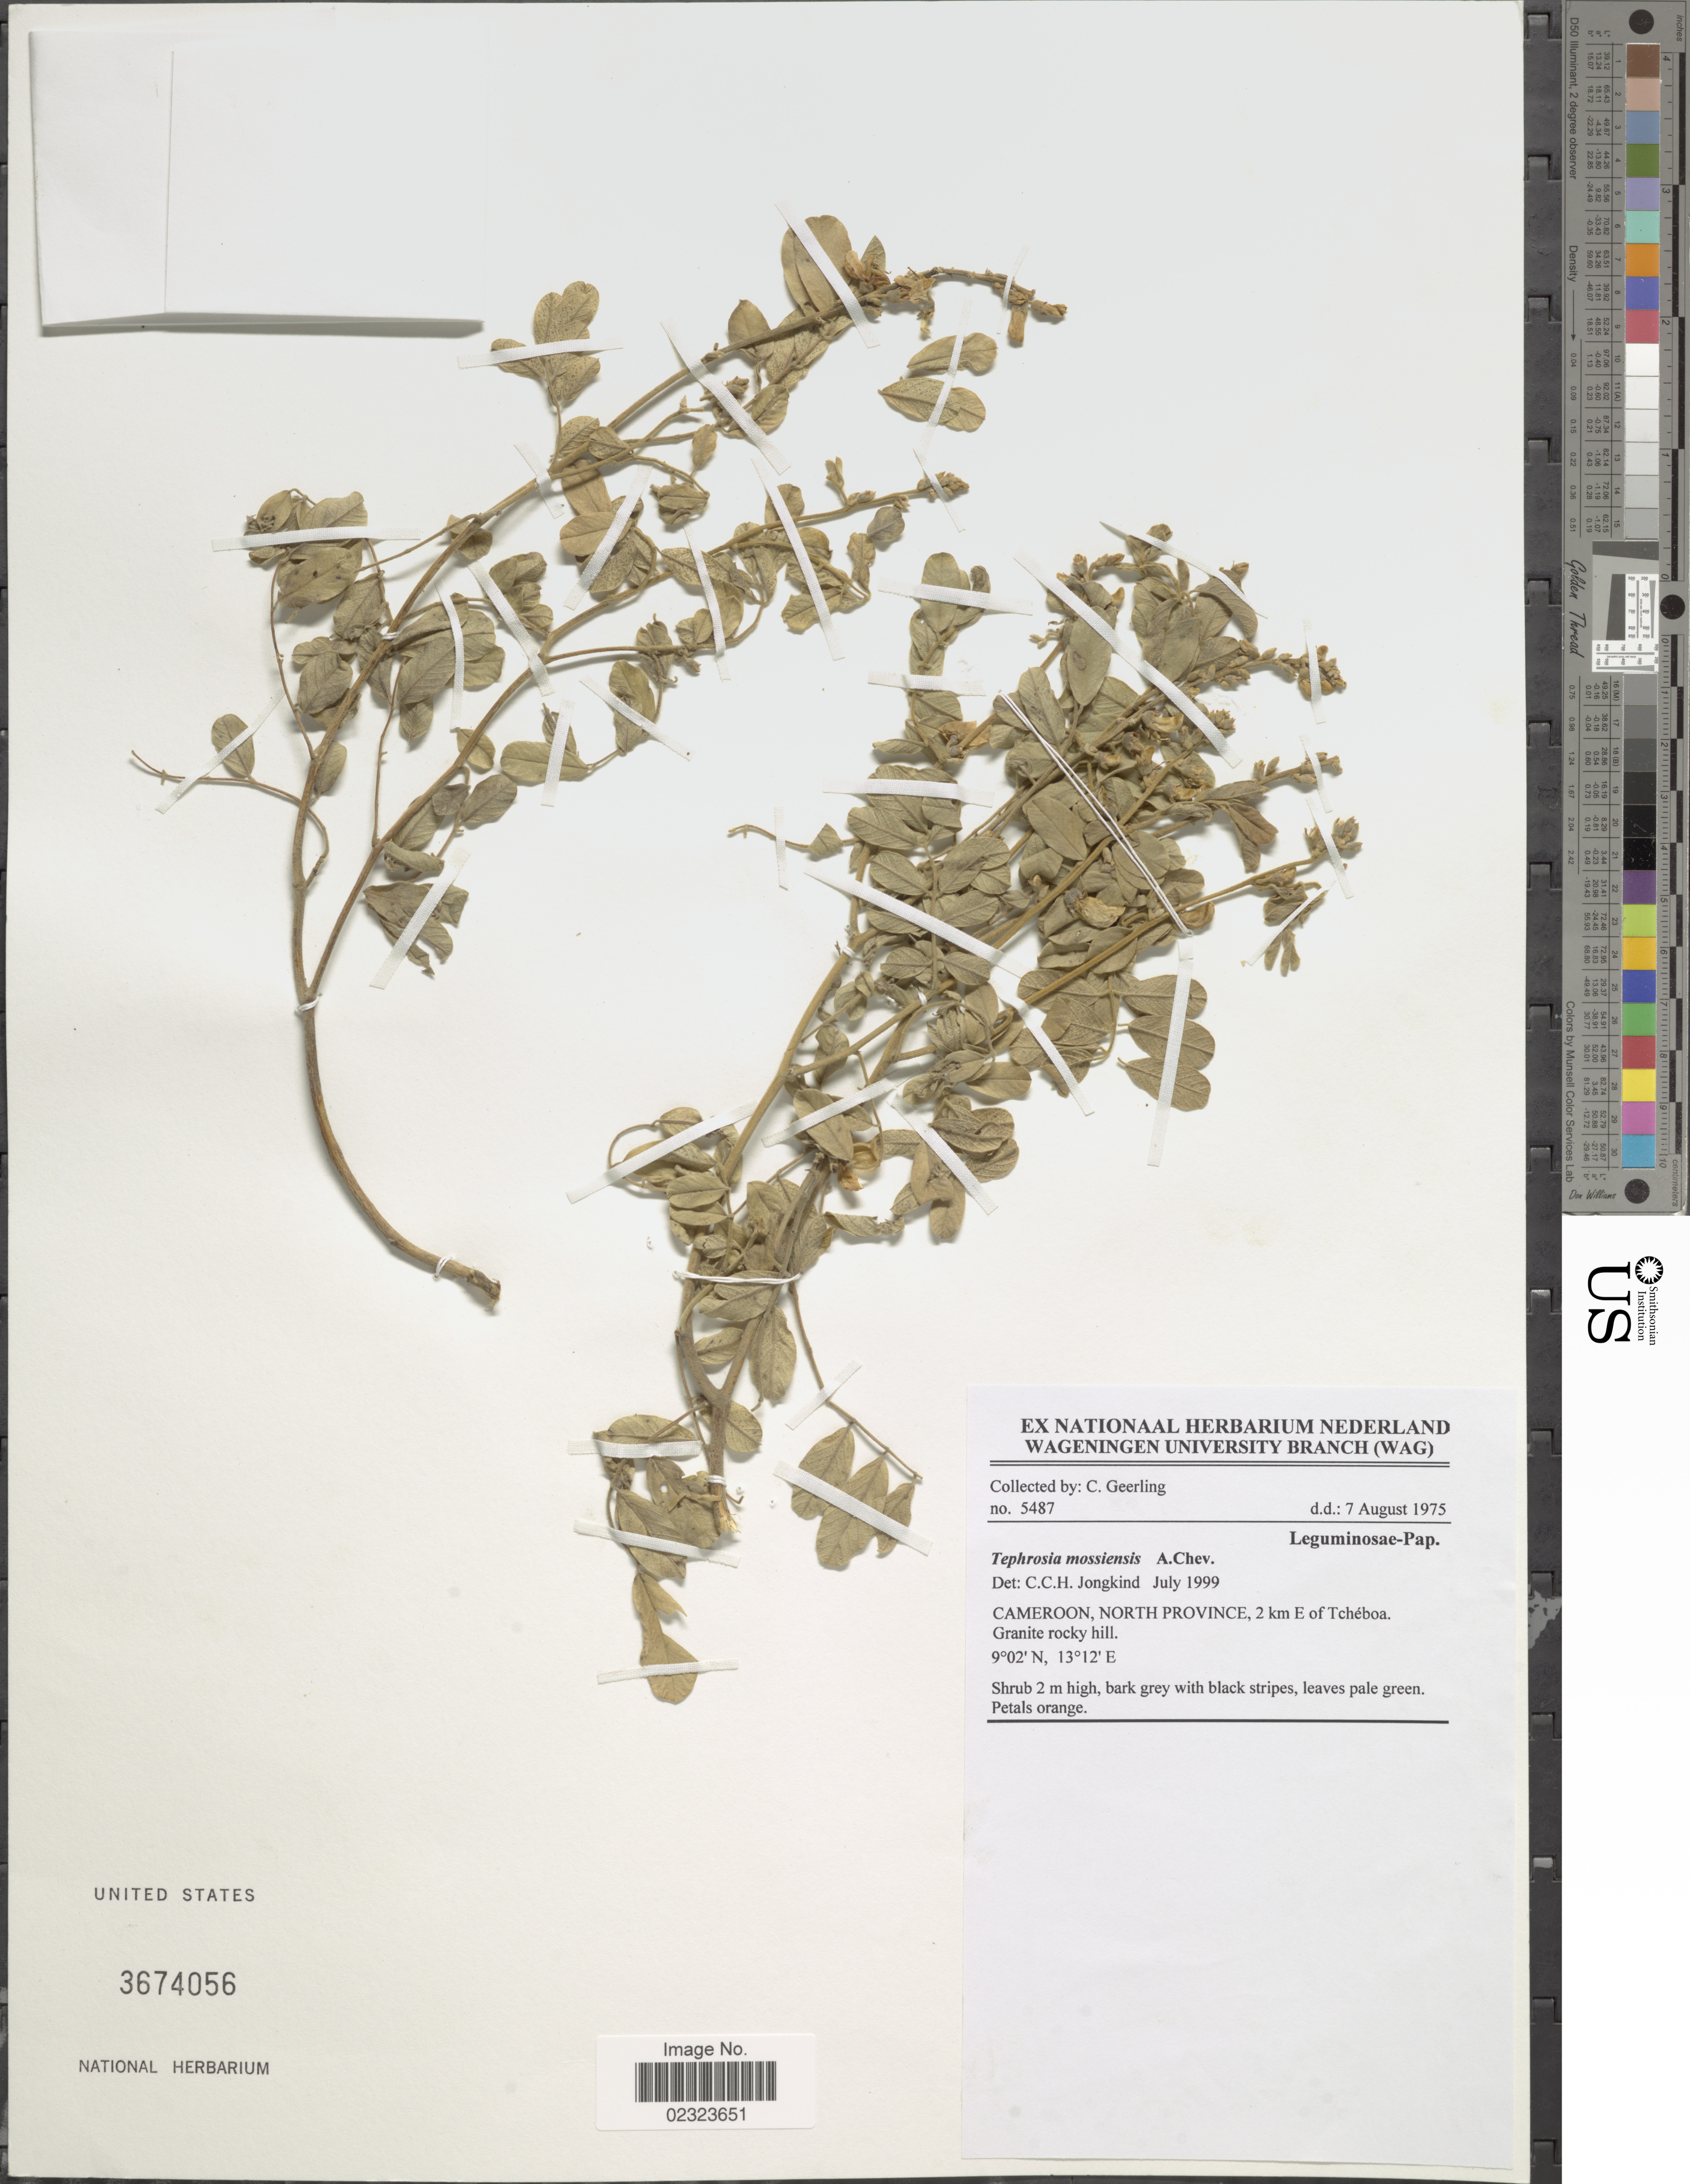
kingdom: Plantae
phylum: Tracheophyta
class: Magnoliopsida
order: Fabales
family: Fabaceae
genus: Tephrosia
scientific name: Tephrosia mossiensis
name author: A. Chev.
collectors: C. Geerling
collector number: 5487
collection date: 1975-08-07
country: Cameroon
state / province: Nord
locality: North Province, 2 km E of Tcheboa, Granite rocky hill.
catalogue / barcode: US 3674056